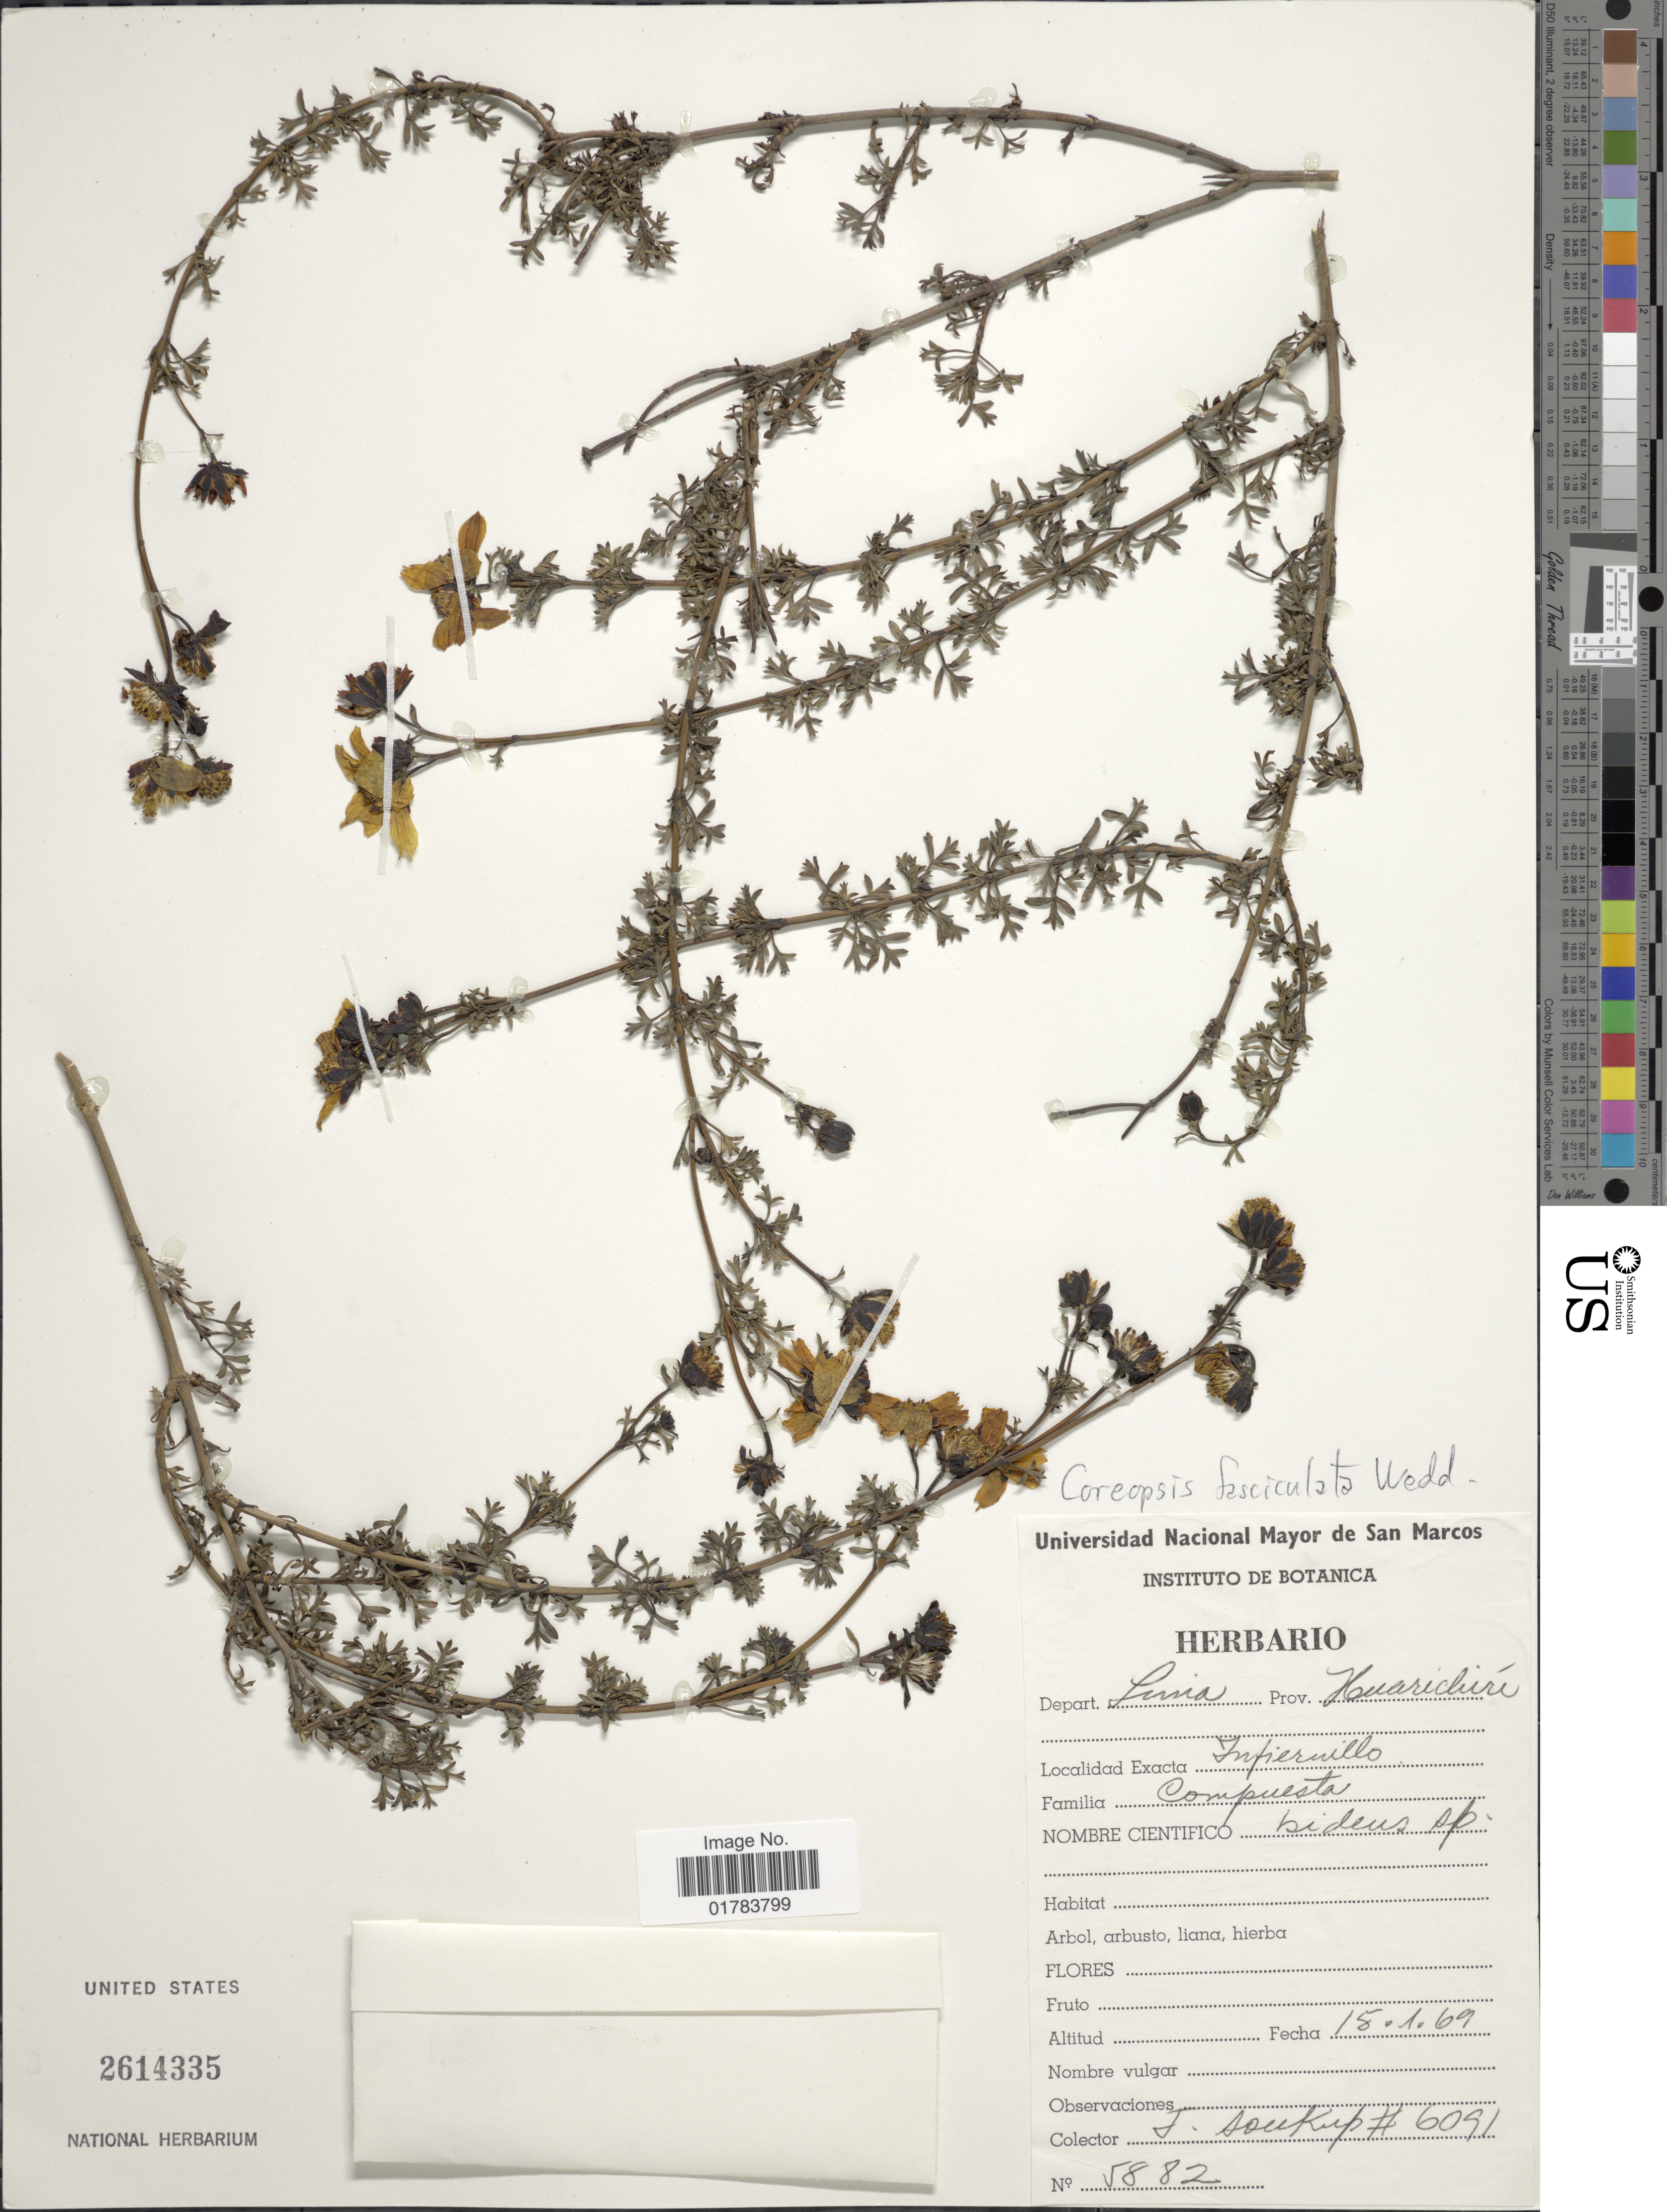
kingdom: Plantae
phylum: Tracheophyta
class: Magnoliopsida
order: Asterales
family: Asteraceae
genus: Coreopsis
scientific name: Coreopsis fasciculata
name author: Wedd.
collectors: F. Soukup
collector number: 6091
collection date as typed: Transcribed d/m/y: 15/1/69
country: Peru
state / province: Lima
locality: Infiernillo, Prov. Huarichiri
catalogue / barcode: US 2614335